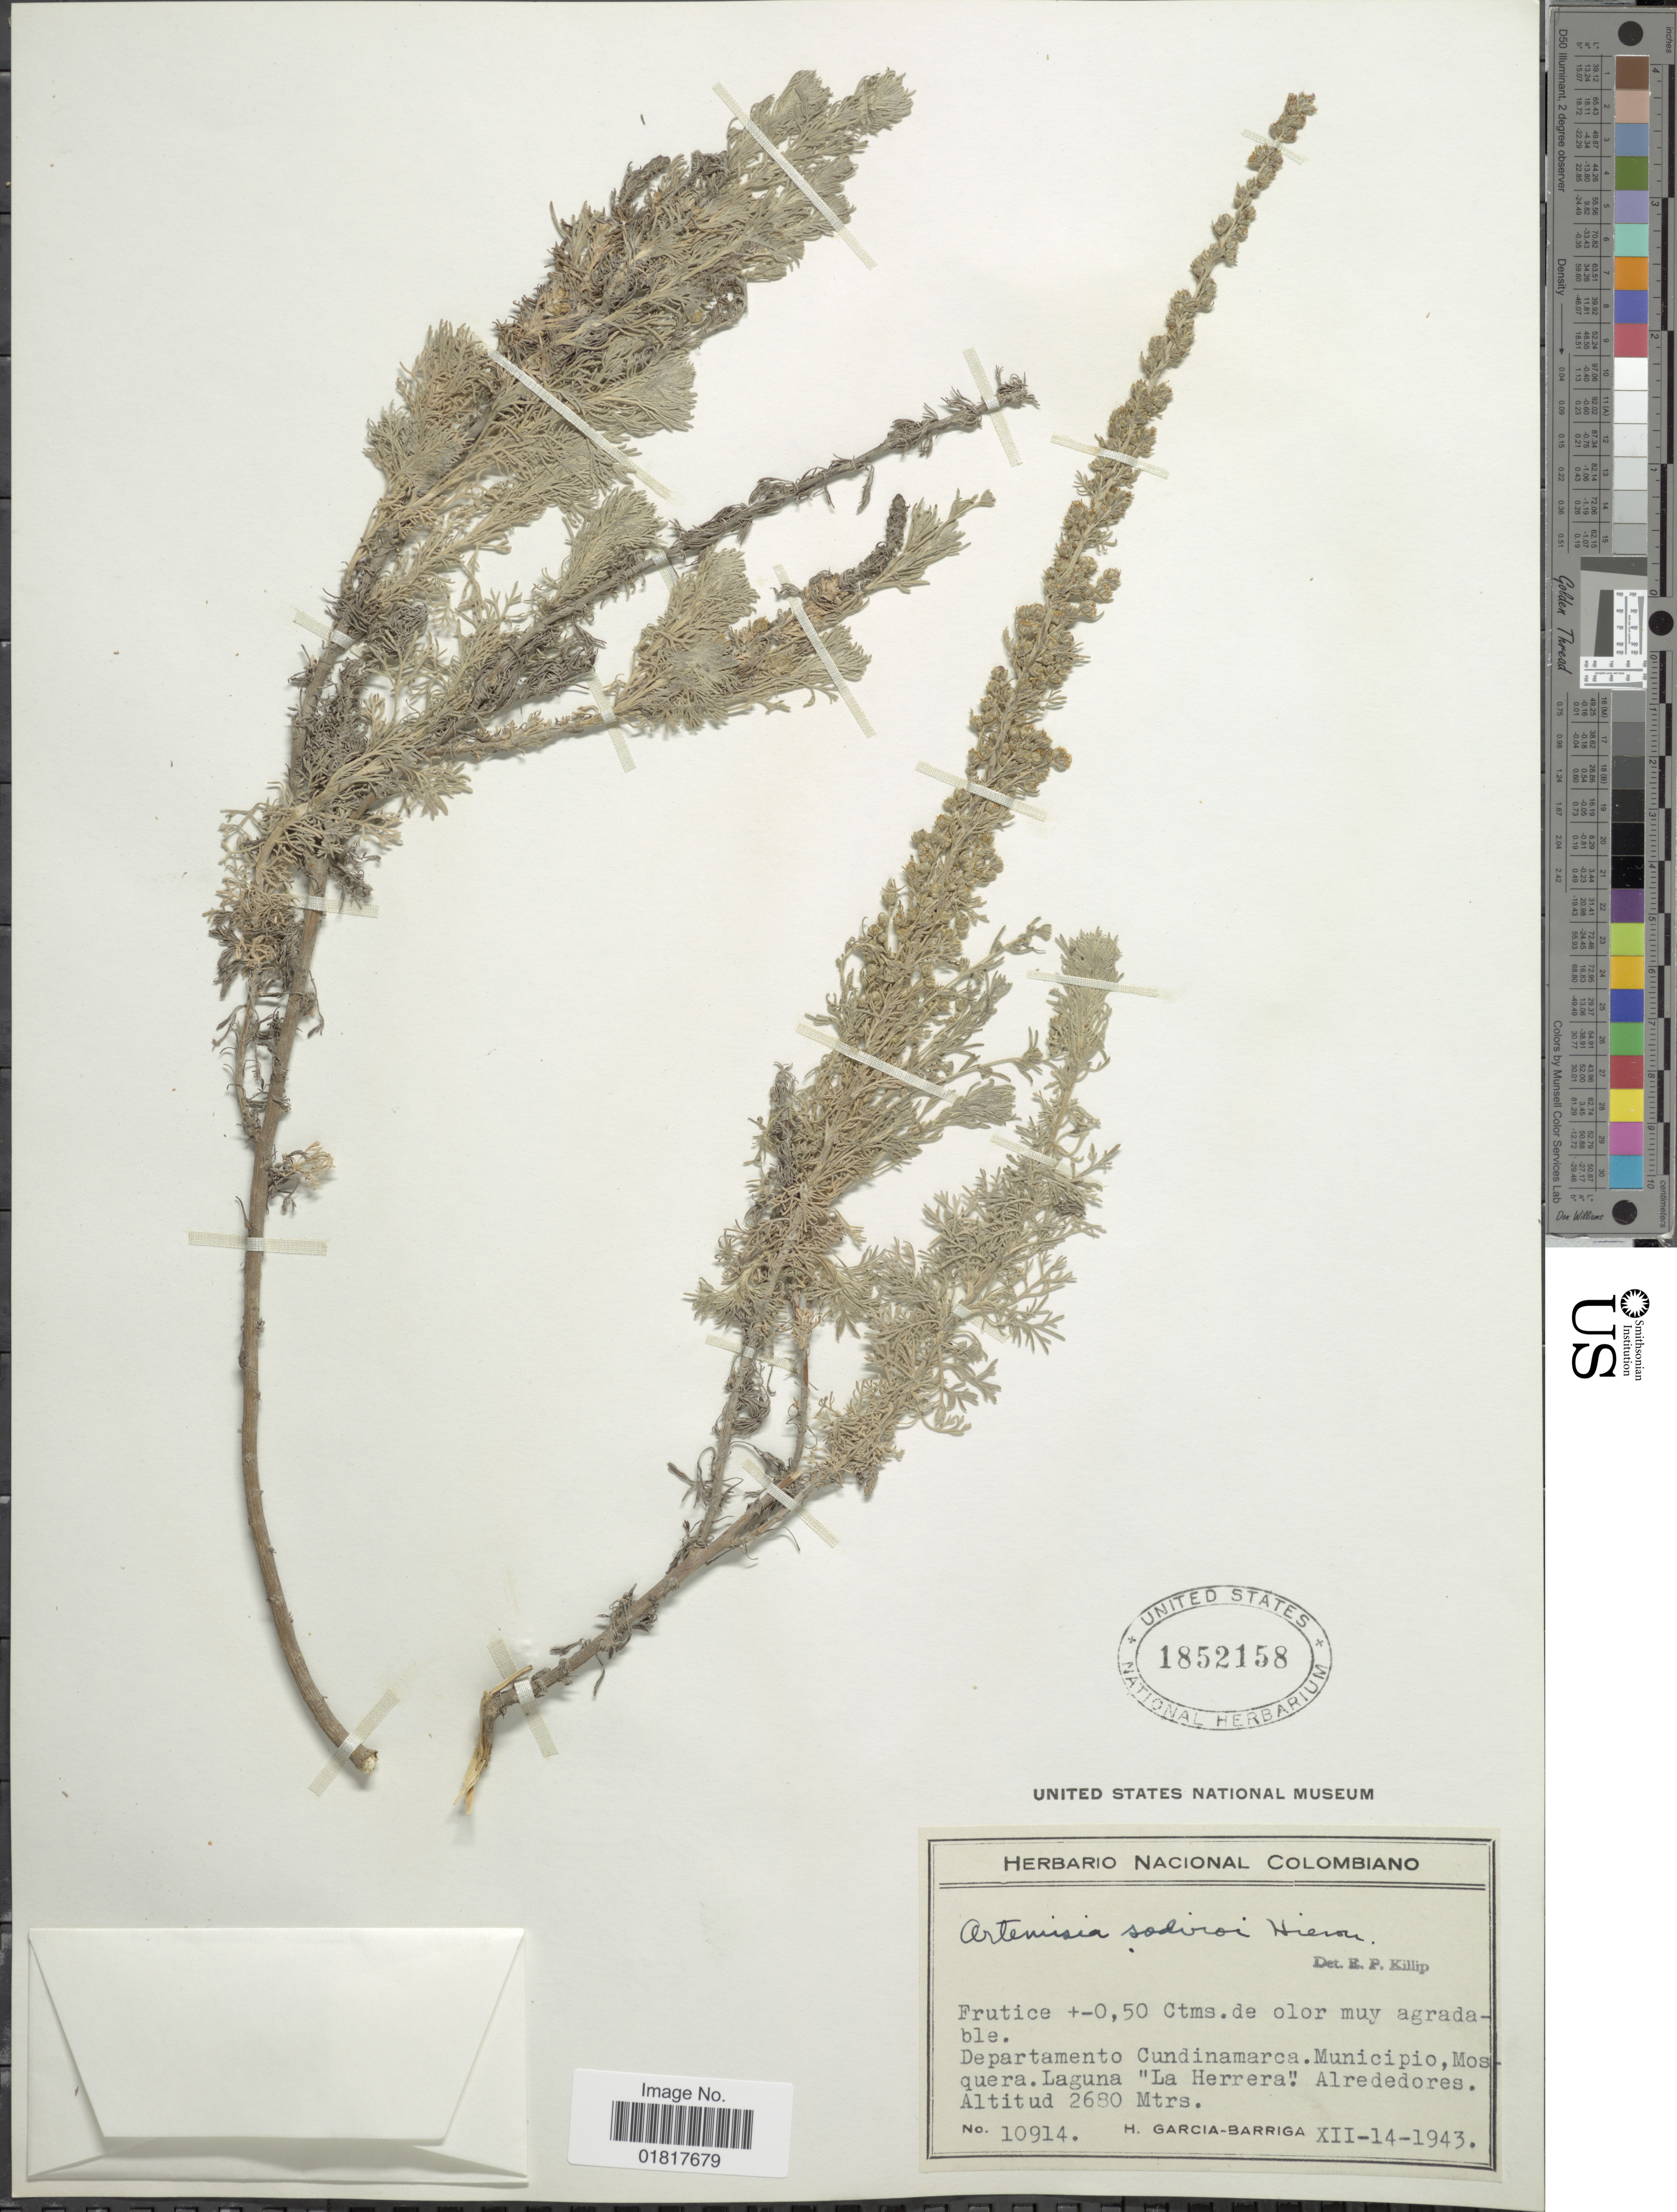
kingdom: Plantae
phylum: Tracheophyta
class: Magnoliopsida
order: Asterales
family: Asteraceae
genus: Artemisia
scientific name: Artemisia sodiroi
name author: Hieron.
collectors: H. García Barriga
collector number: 10914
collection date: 1943-12-14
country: Colombia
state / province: Cundinamarca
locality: Departamento Cundinamarca. Municipio, Mosquera. Laguna 'La Herrera'. Alrededores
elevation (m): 2680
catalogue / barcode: US 1852158